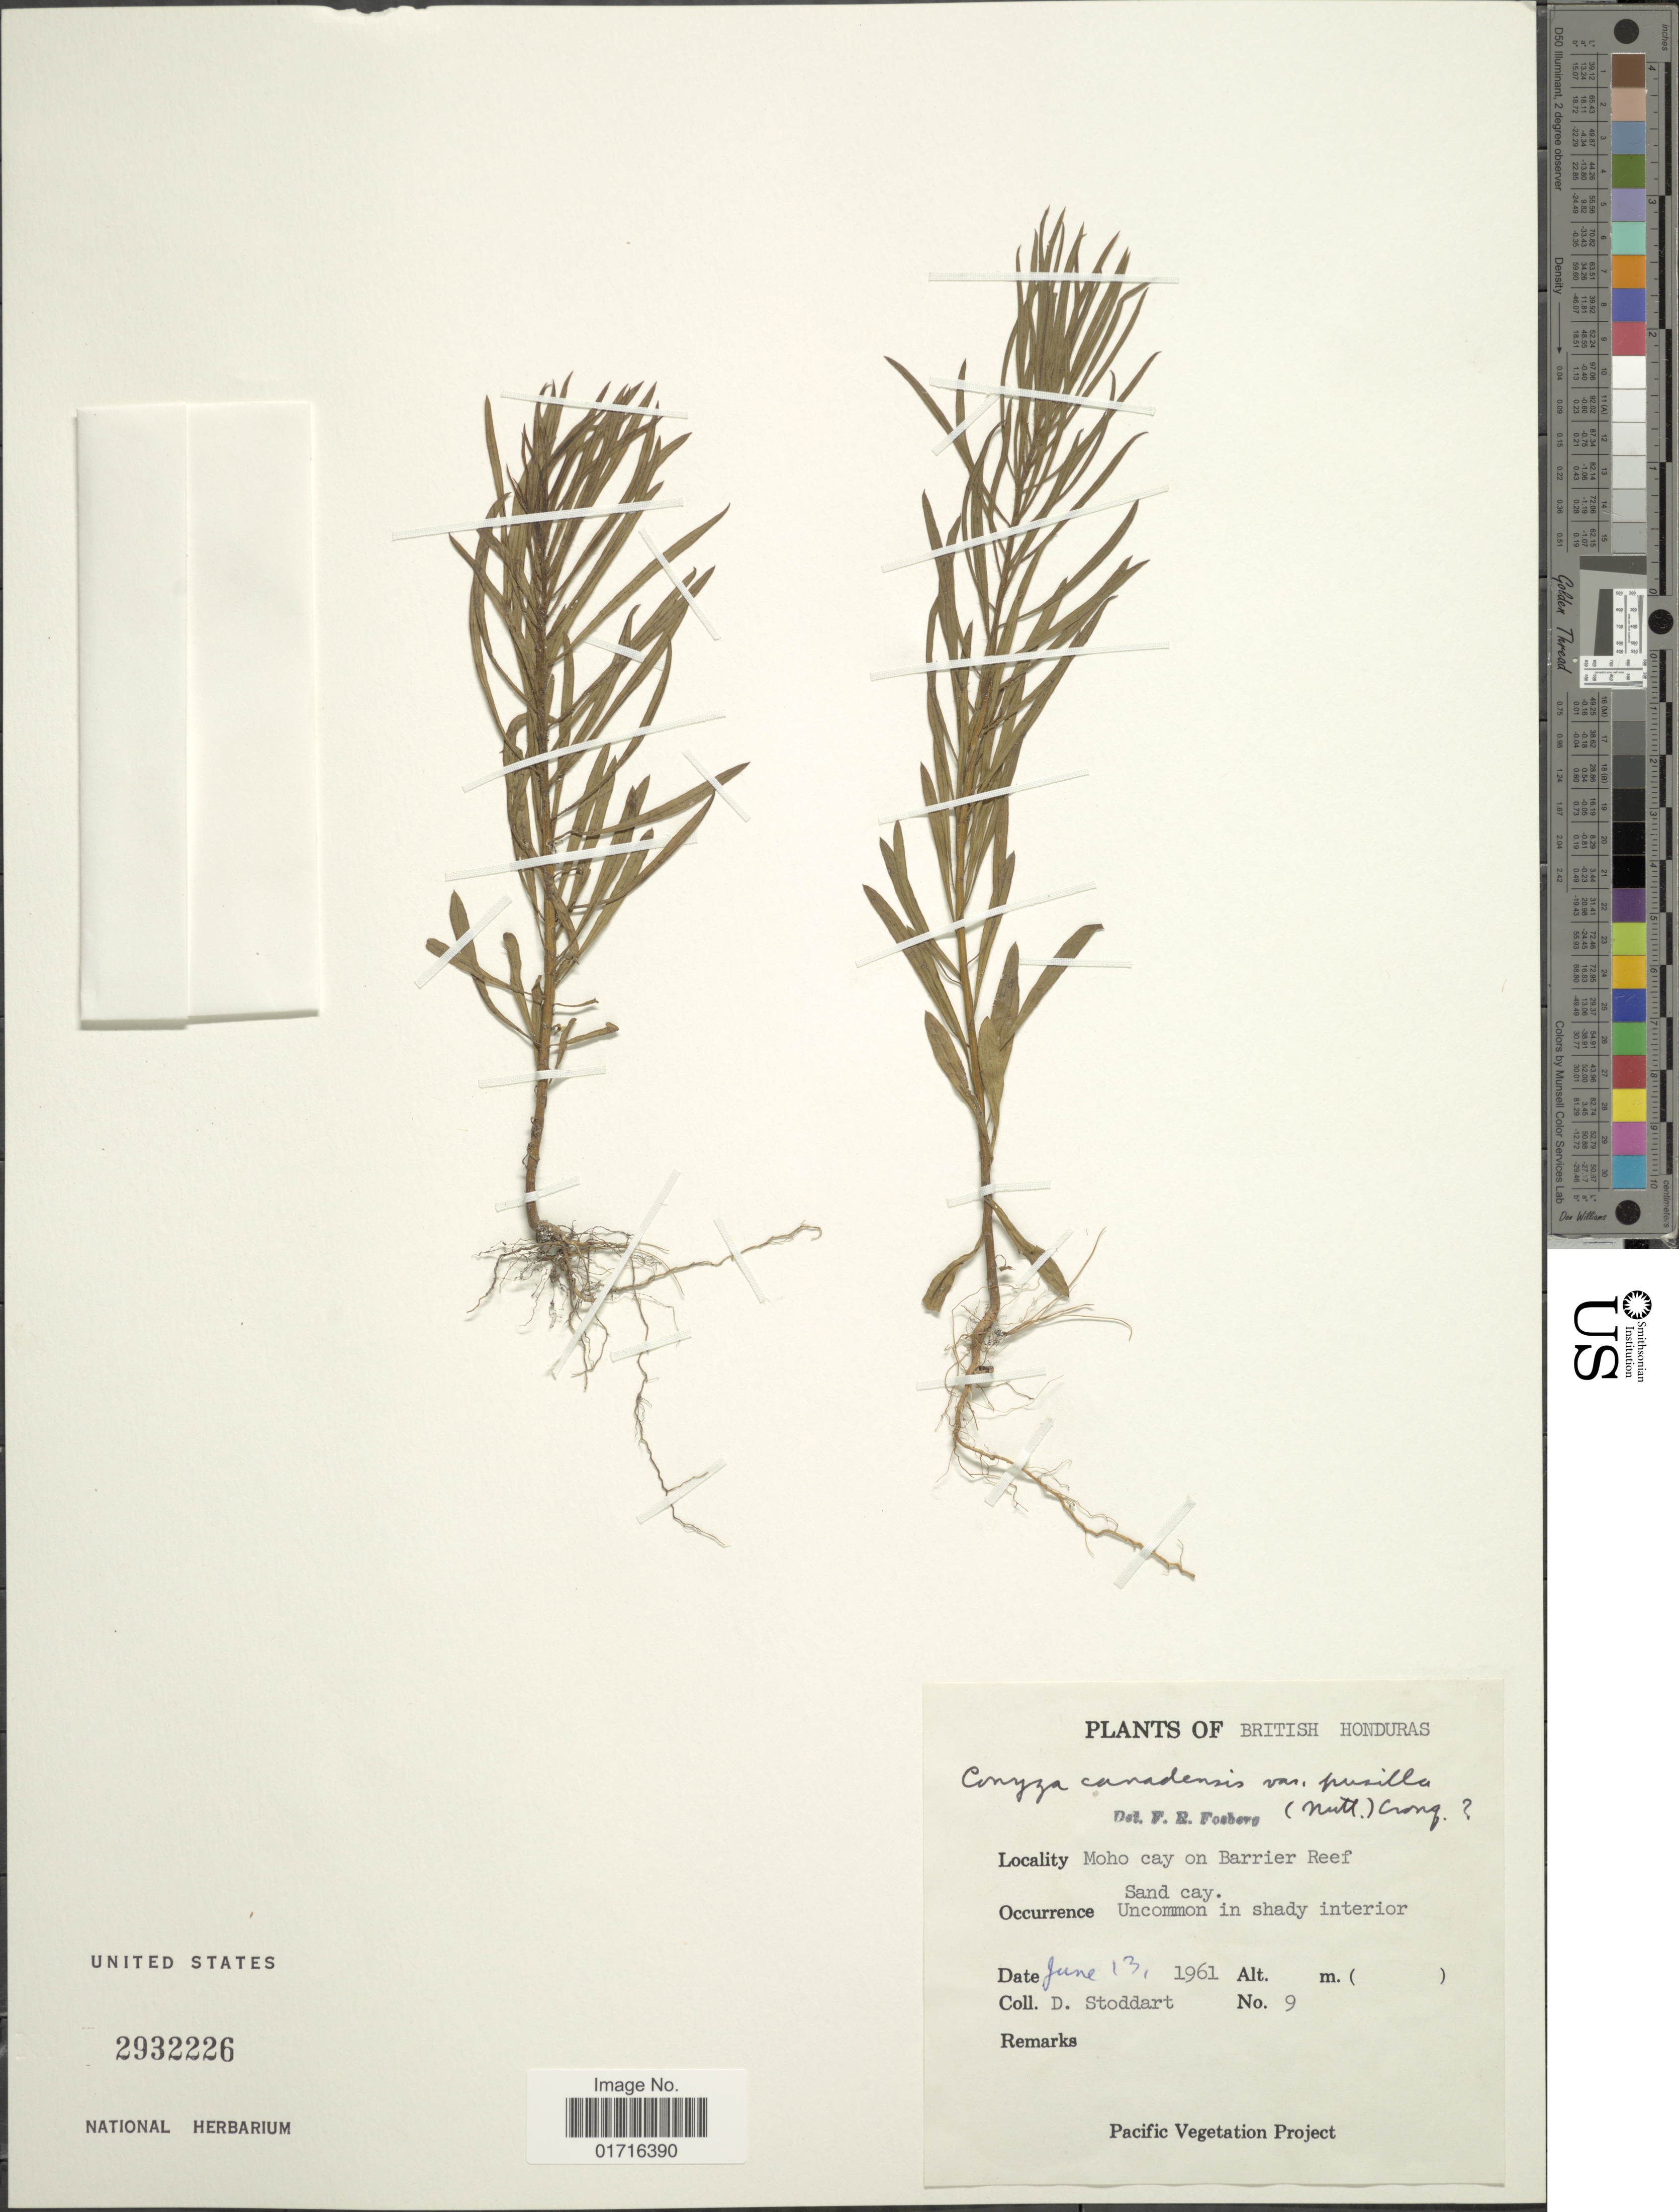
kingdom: Plantae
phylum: Tracheophyta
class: Magnoliopsida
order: Asterales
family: Asteraceae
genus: Conyza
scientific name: Conyza canadensis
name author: (L.) Cronq.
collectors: D. Stoddart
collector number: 9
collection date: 1961-06-13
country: Belize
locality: British Honduras, Moho Cay on Barrier Reef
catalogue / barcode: US 2932226